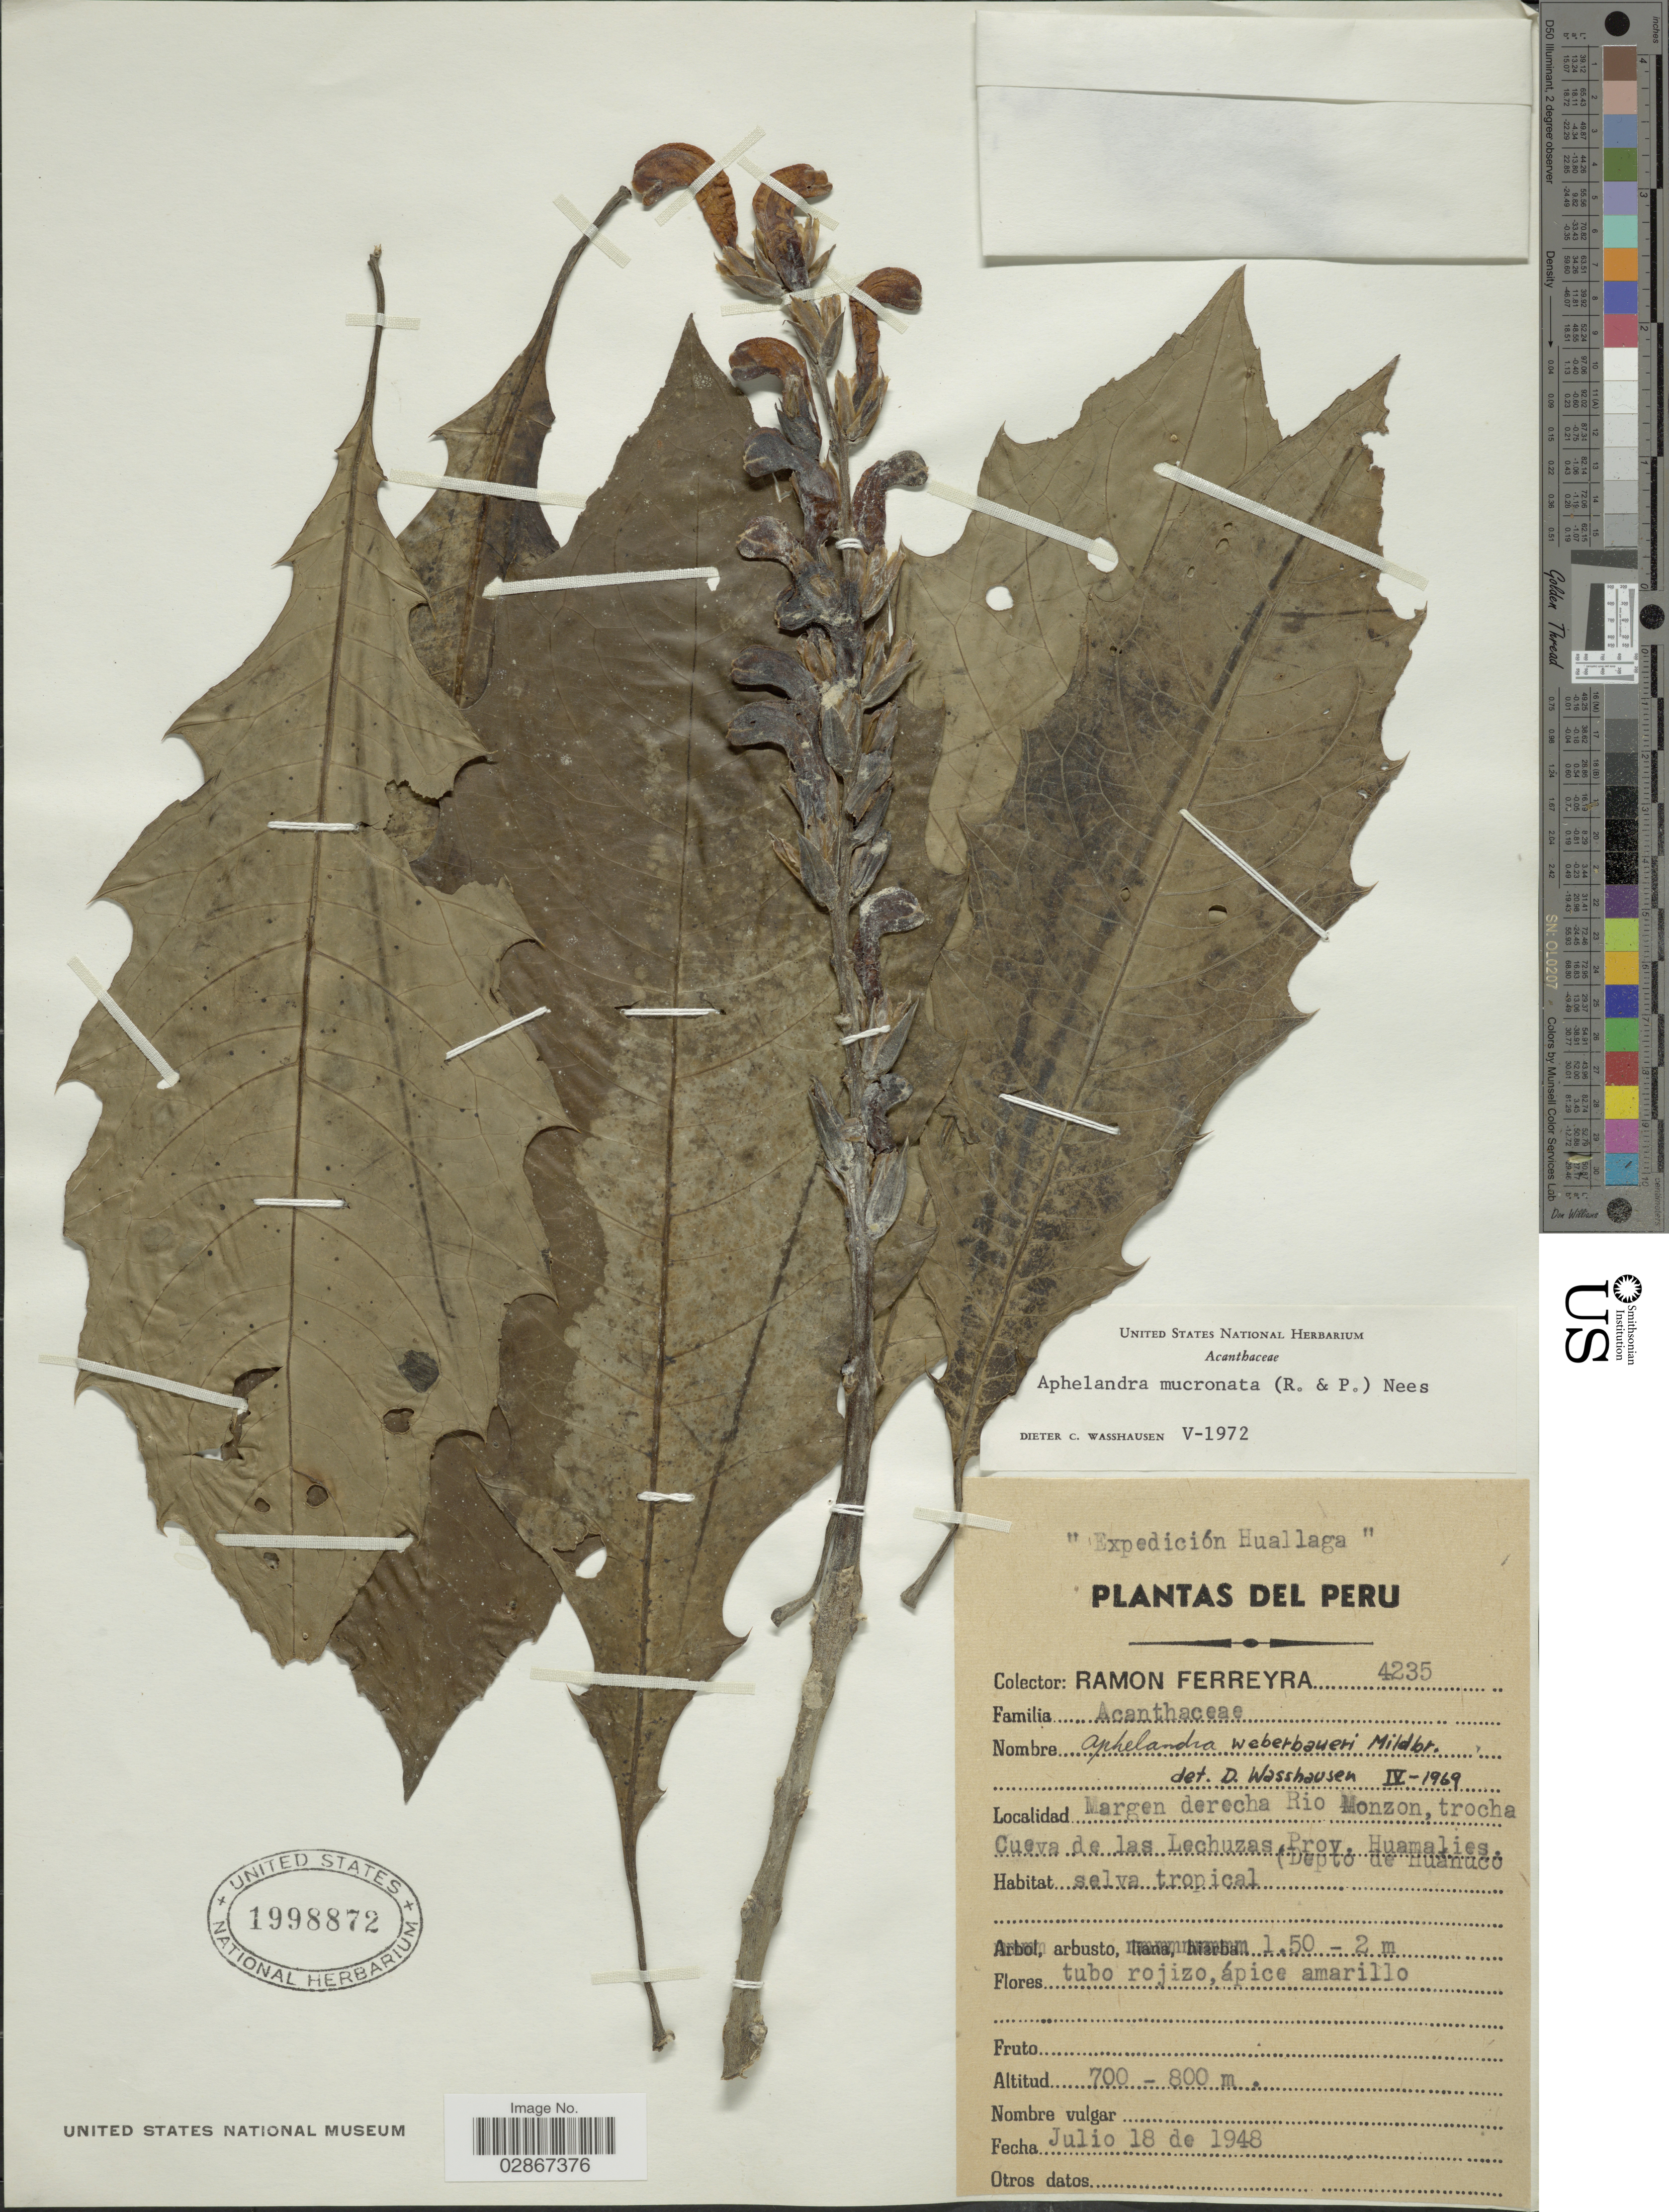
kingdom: Plantae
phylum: Tracheophyta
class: Magnoliopsida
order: Lamiales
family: Acanthaceae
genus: Aphelandra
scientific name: Aphelandra mucronata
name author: (Ruiz & Pav.) Nees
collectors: R. A. Ferreyra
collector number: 4235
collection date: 1948-07-18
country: Peru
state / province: Huánuco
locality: Margen derecha Rio Monzon, trocha Cueva de las Lechuzas, Prov. Huamalies. (Depto. de Huanuco).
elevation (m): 700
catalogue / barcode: US 1998872